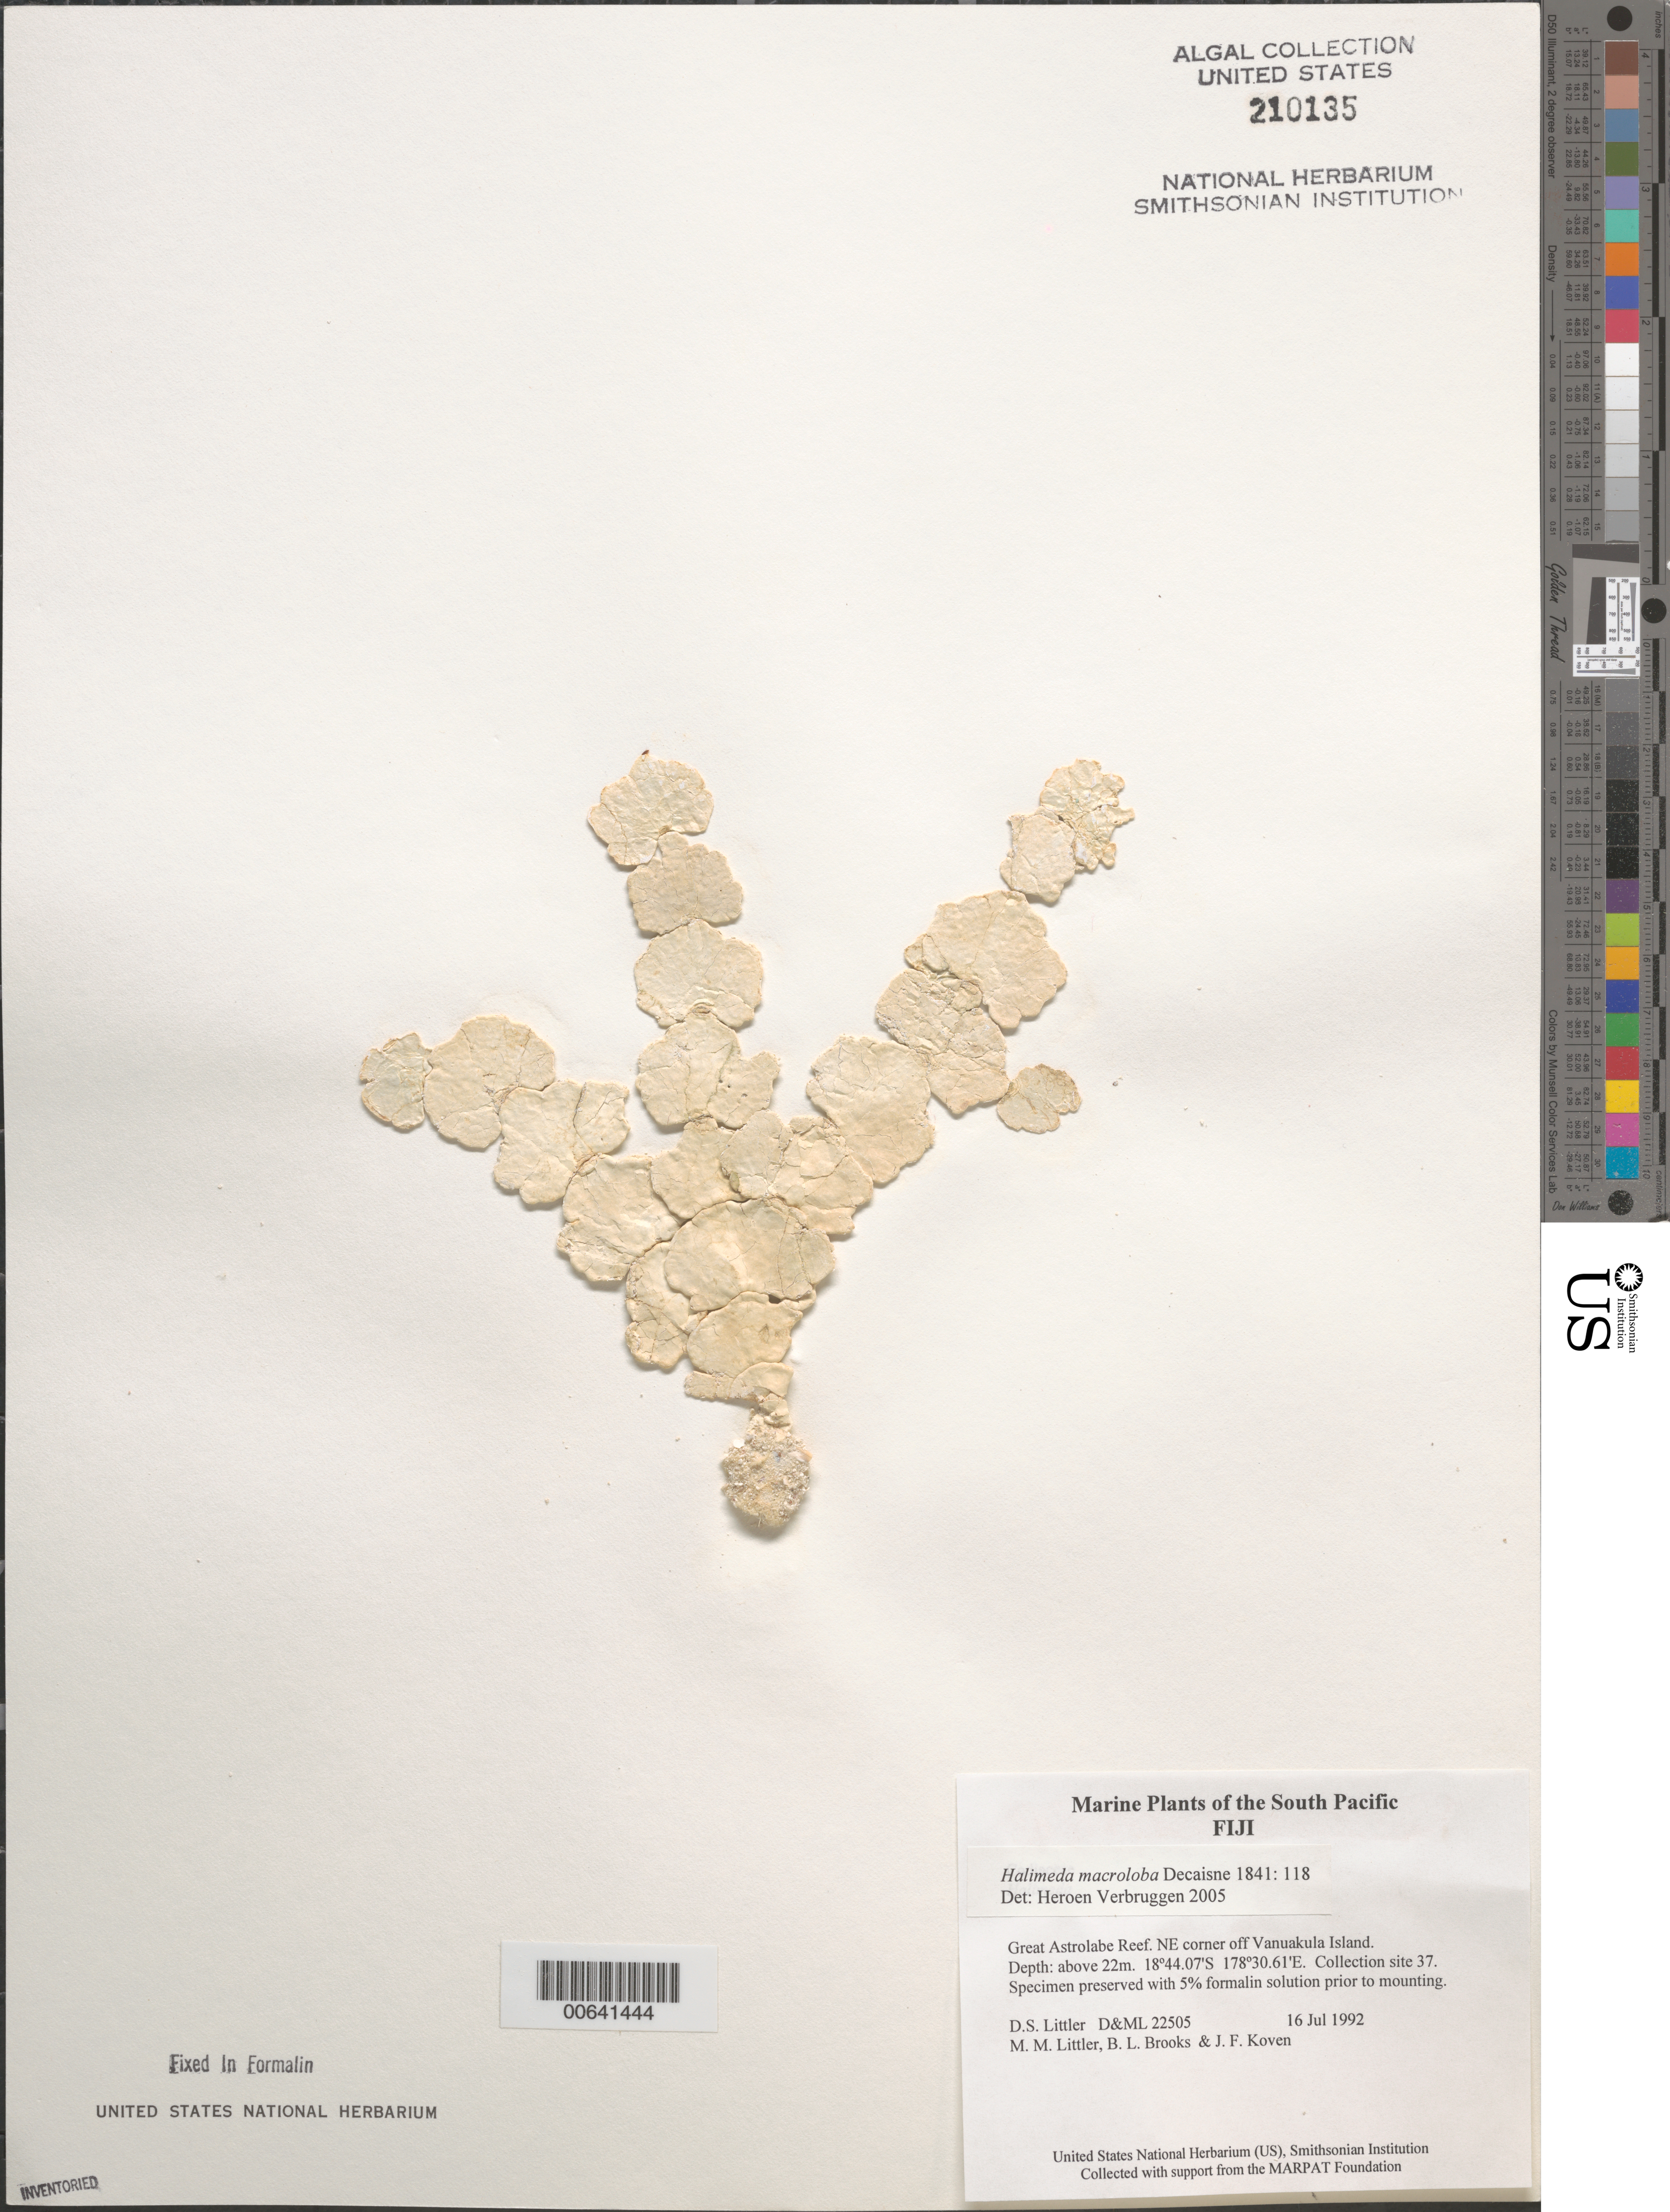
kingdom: Plantae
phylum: Chlorophyta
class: Ulvophyceae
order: Bryopsidales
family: Halimedaceae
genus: Halimeda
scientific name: Halimeda macroloba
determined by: Verbruggen, H.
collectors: D. S. Littler, M. M. Littler, B. Brooks & J. Koven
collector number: D&ML 22505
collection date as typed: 16 Jul 1992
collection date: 1992-07-16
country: Fiji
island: Vanuakula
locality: Northeast corner of Great Astrolabe Reef off island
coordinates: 18 44.07'S, 178 30.61'E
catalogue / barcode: US 210135